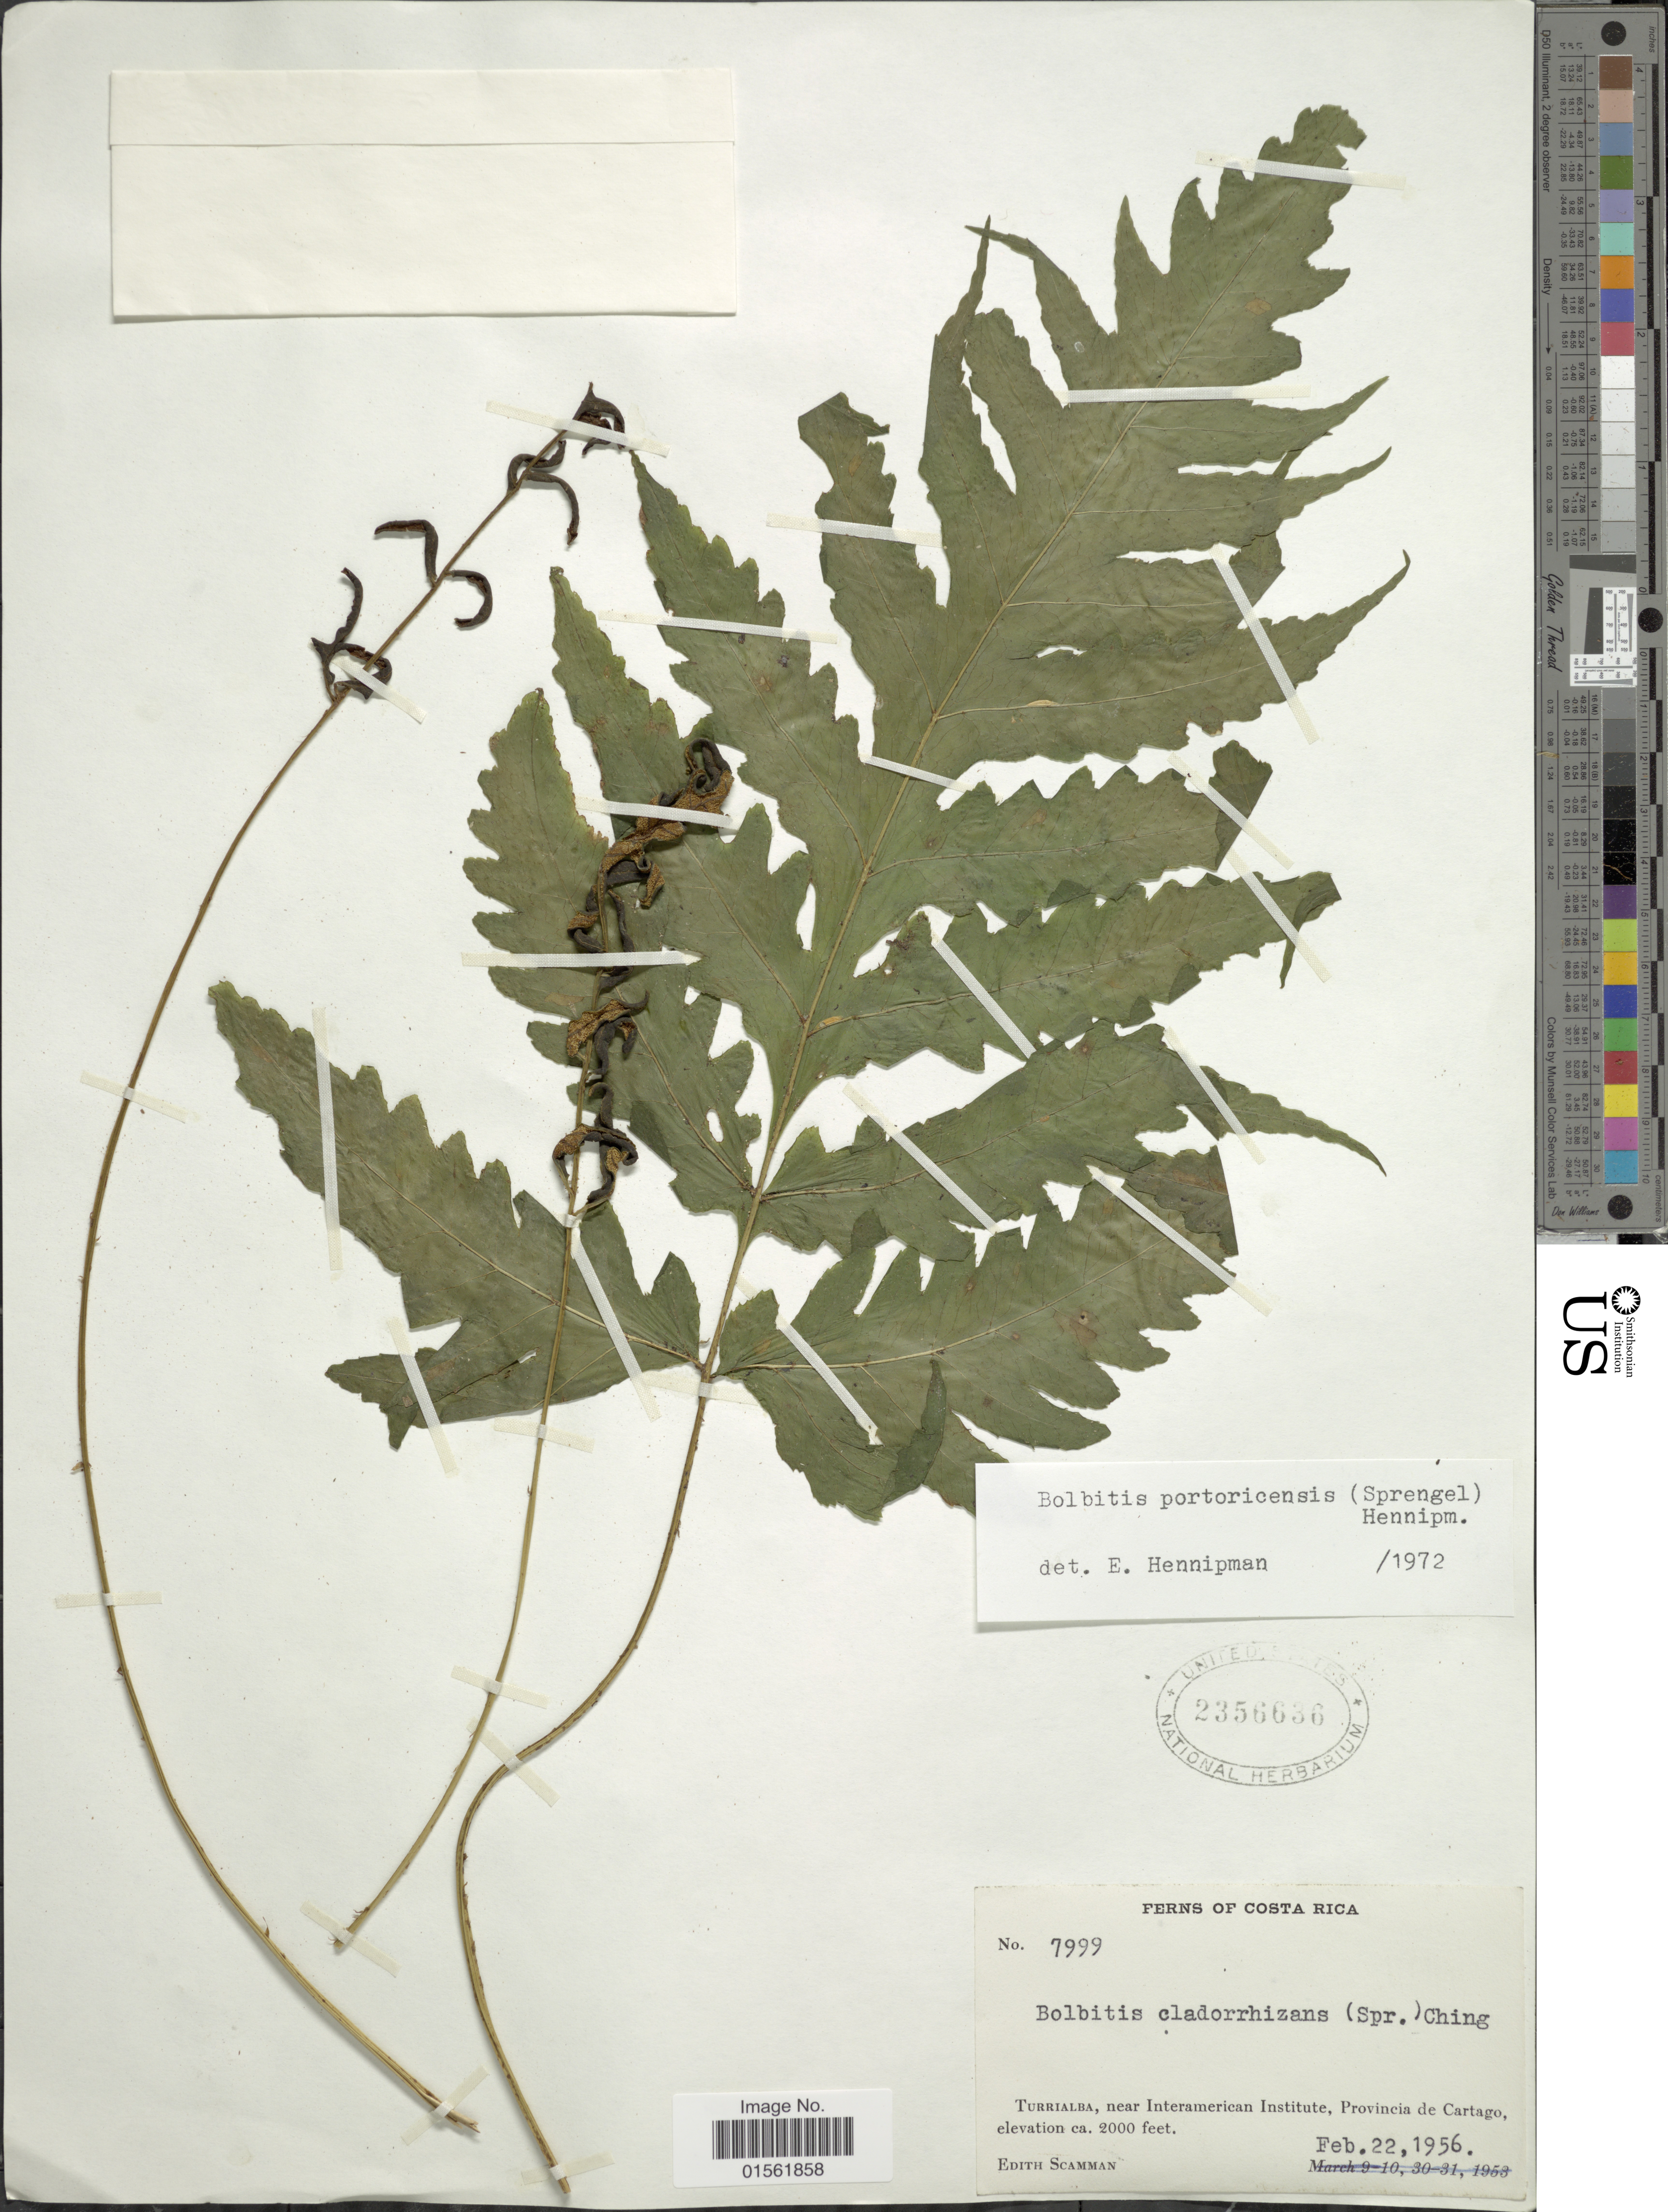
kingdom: Plantae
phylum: Tracheophyta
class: Polypodiopsida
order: Polypodiales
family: Dryopteridaceae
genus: Bolbitis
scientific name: Bolbitis portoricensis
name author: (Spreng.) Hennipman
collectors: E. Scamman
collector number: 7999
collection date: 1956-02-22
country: Costa Rica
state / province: Cartago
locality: Turrialba, near Interamerican Institute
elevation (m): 610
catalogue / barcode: US 2356636